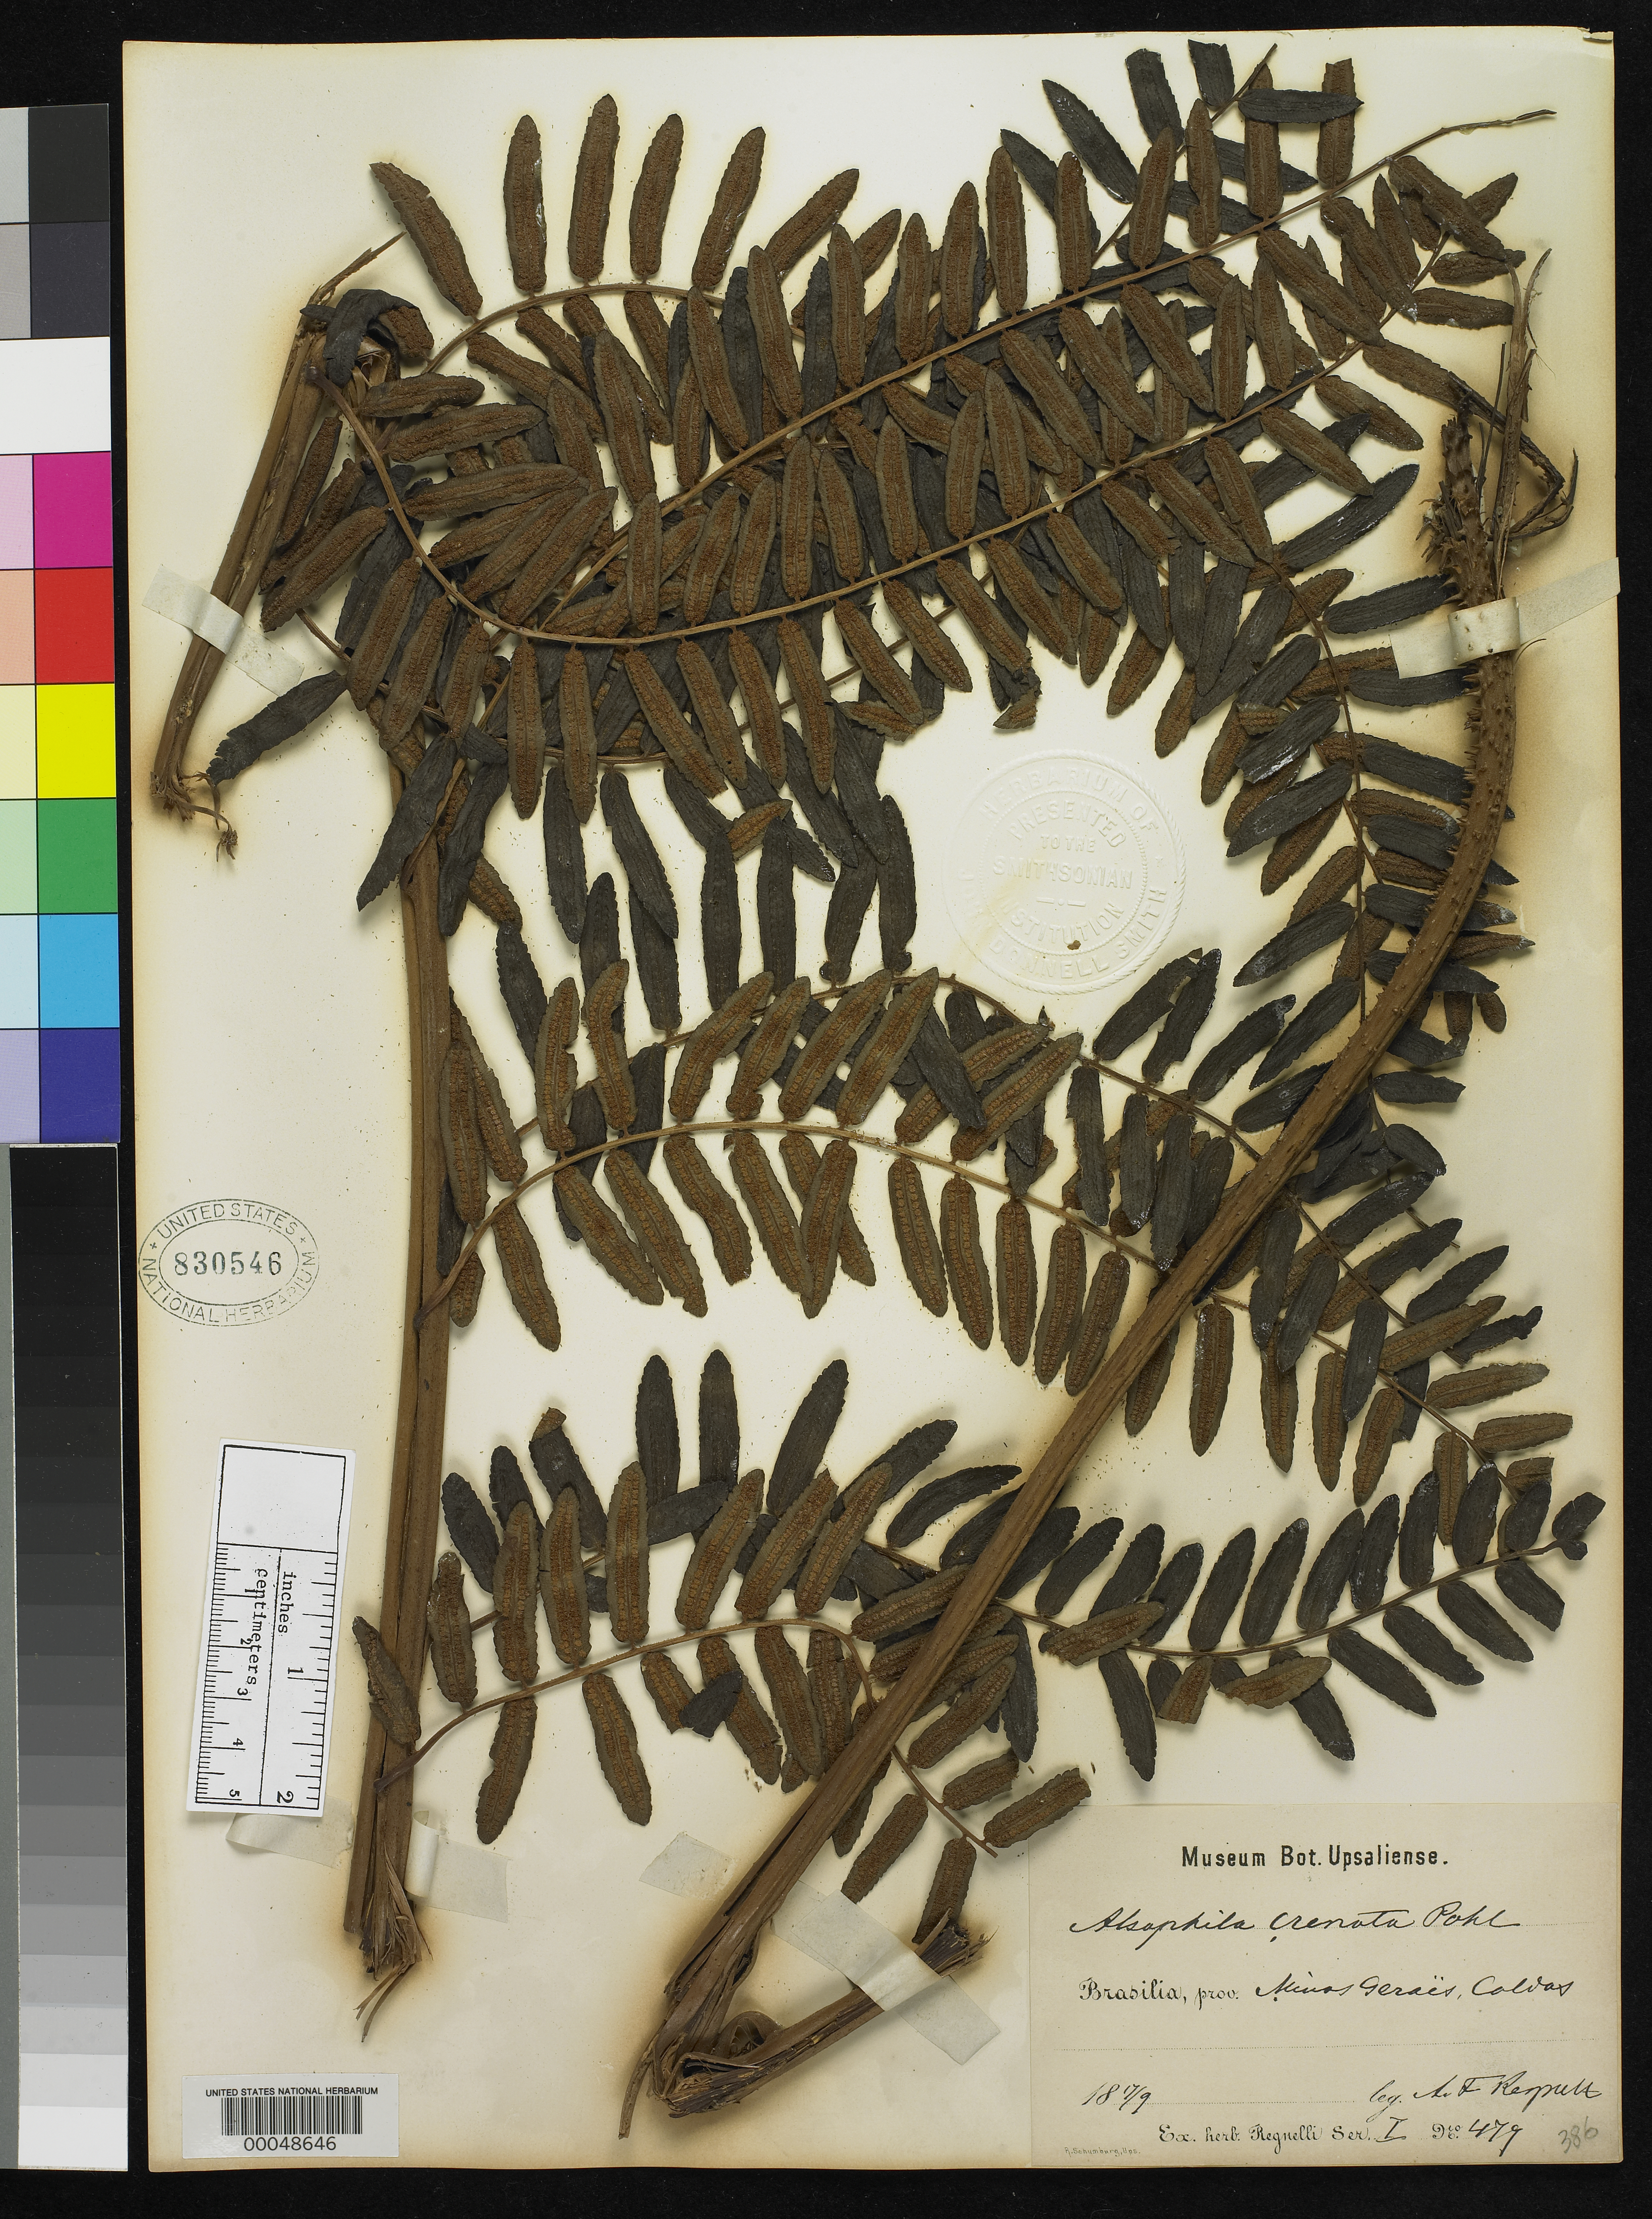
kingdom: Plantae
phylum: Tracheophyta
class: Polypodiopsida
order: Cyatheales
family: Cyatheaceae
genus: Alsophila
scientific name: Alsophila crenata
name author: Kunze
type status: Isosyntype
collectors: A. F. Regnell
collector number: I.479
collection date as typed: Sep 1817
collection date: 1817-09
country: Brazil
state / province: Minas Gerais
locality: Caldas.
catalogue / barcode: US 830546